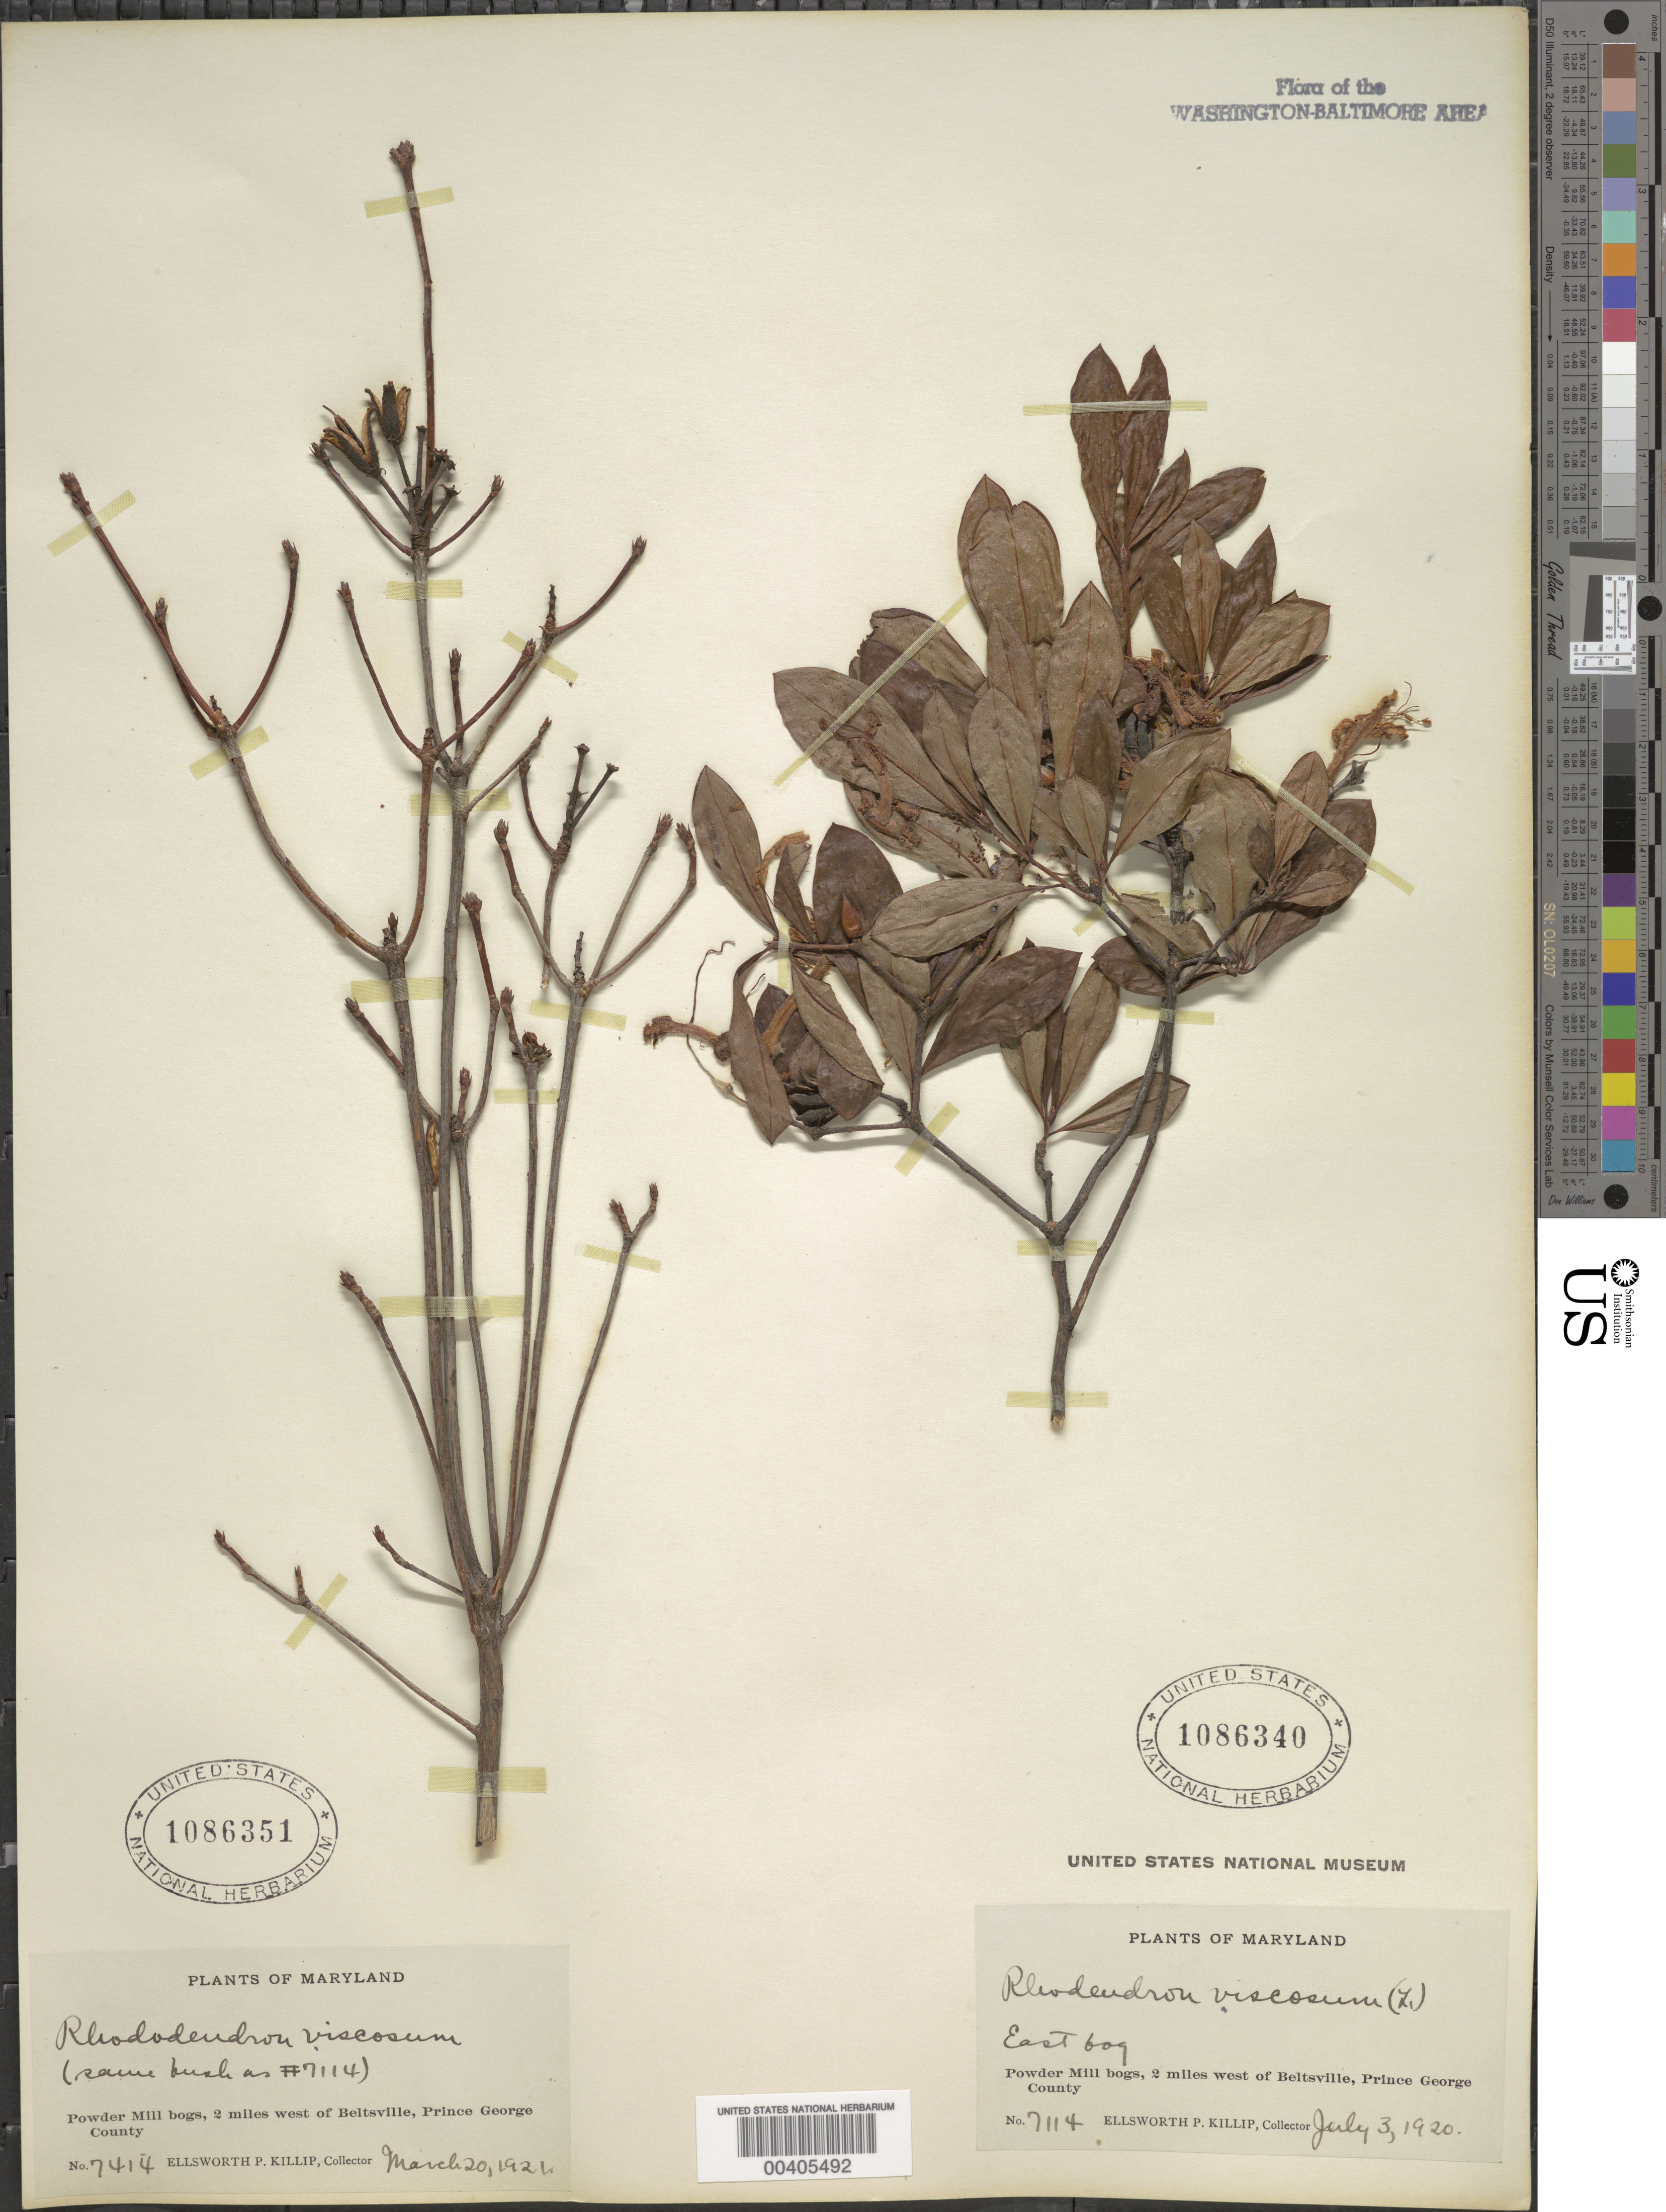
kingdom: Plantae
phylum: Tracheophyta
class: Magnoliopsida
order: Ericales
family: Ericaceae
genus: Rhododendron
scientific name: Rhododendron viscosum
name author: (L.) Torr.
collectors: E. P. Killip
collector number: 7114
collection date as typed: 03 Jul 1920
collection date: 1920-07-03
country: United States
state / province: Maryland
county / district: Prince George's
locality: Powdermill Bog, west of Beltsville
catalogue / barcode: US 1086340